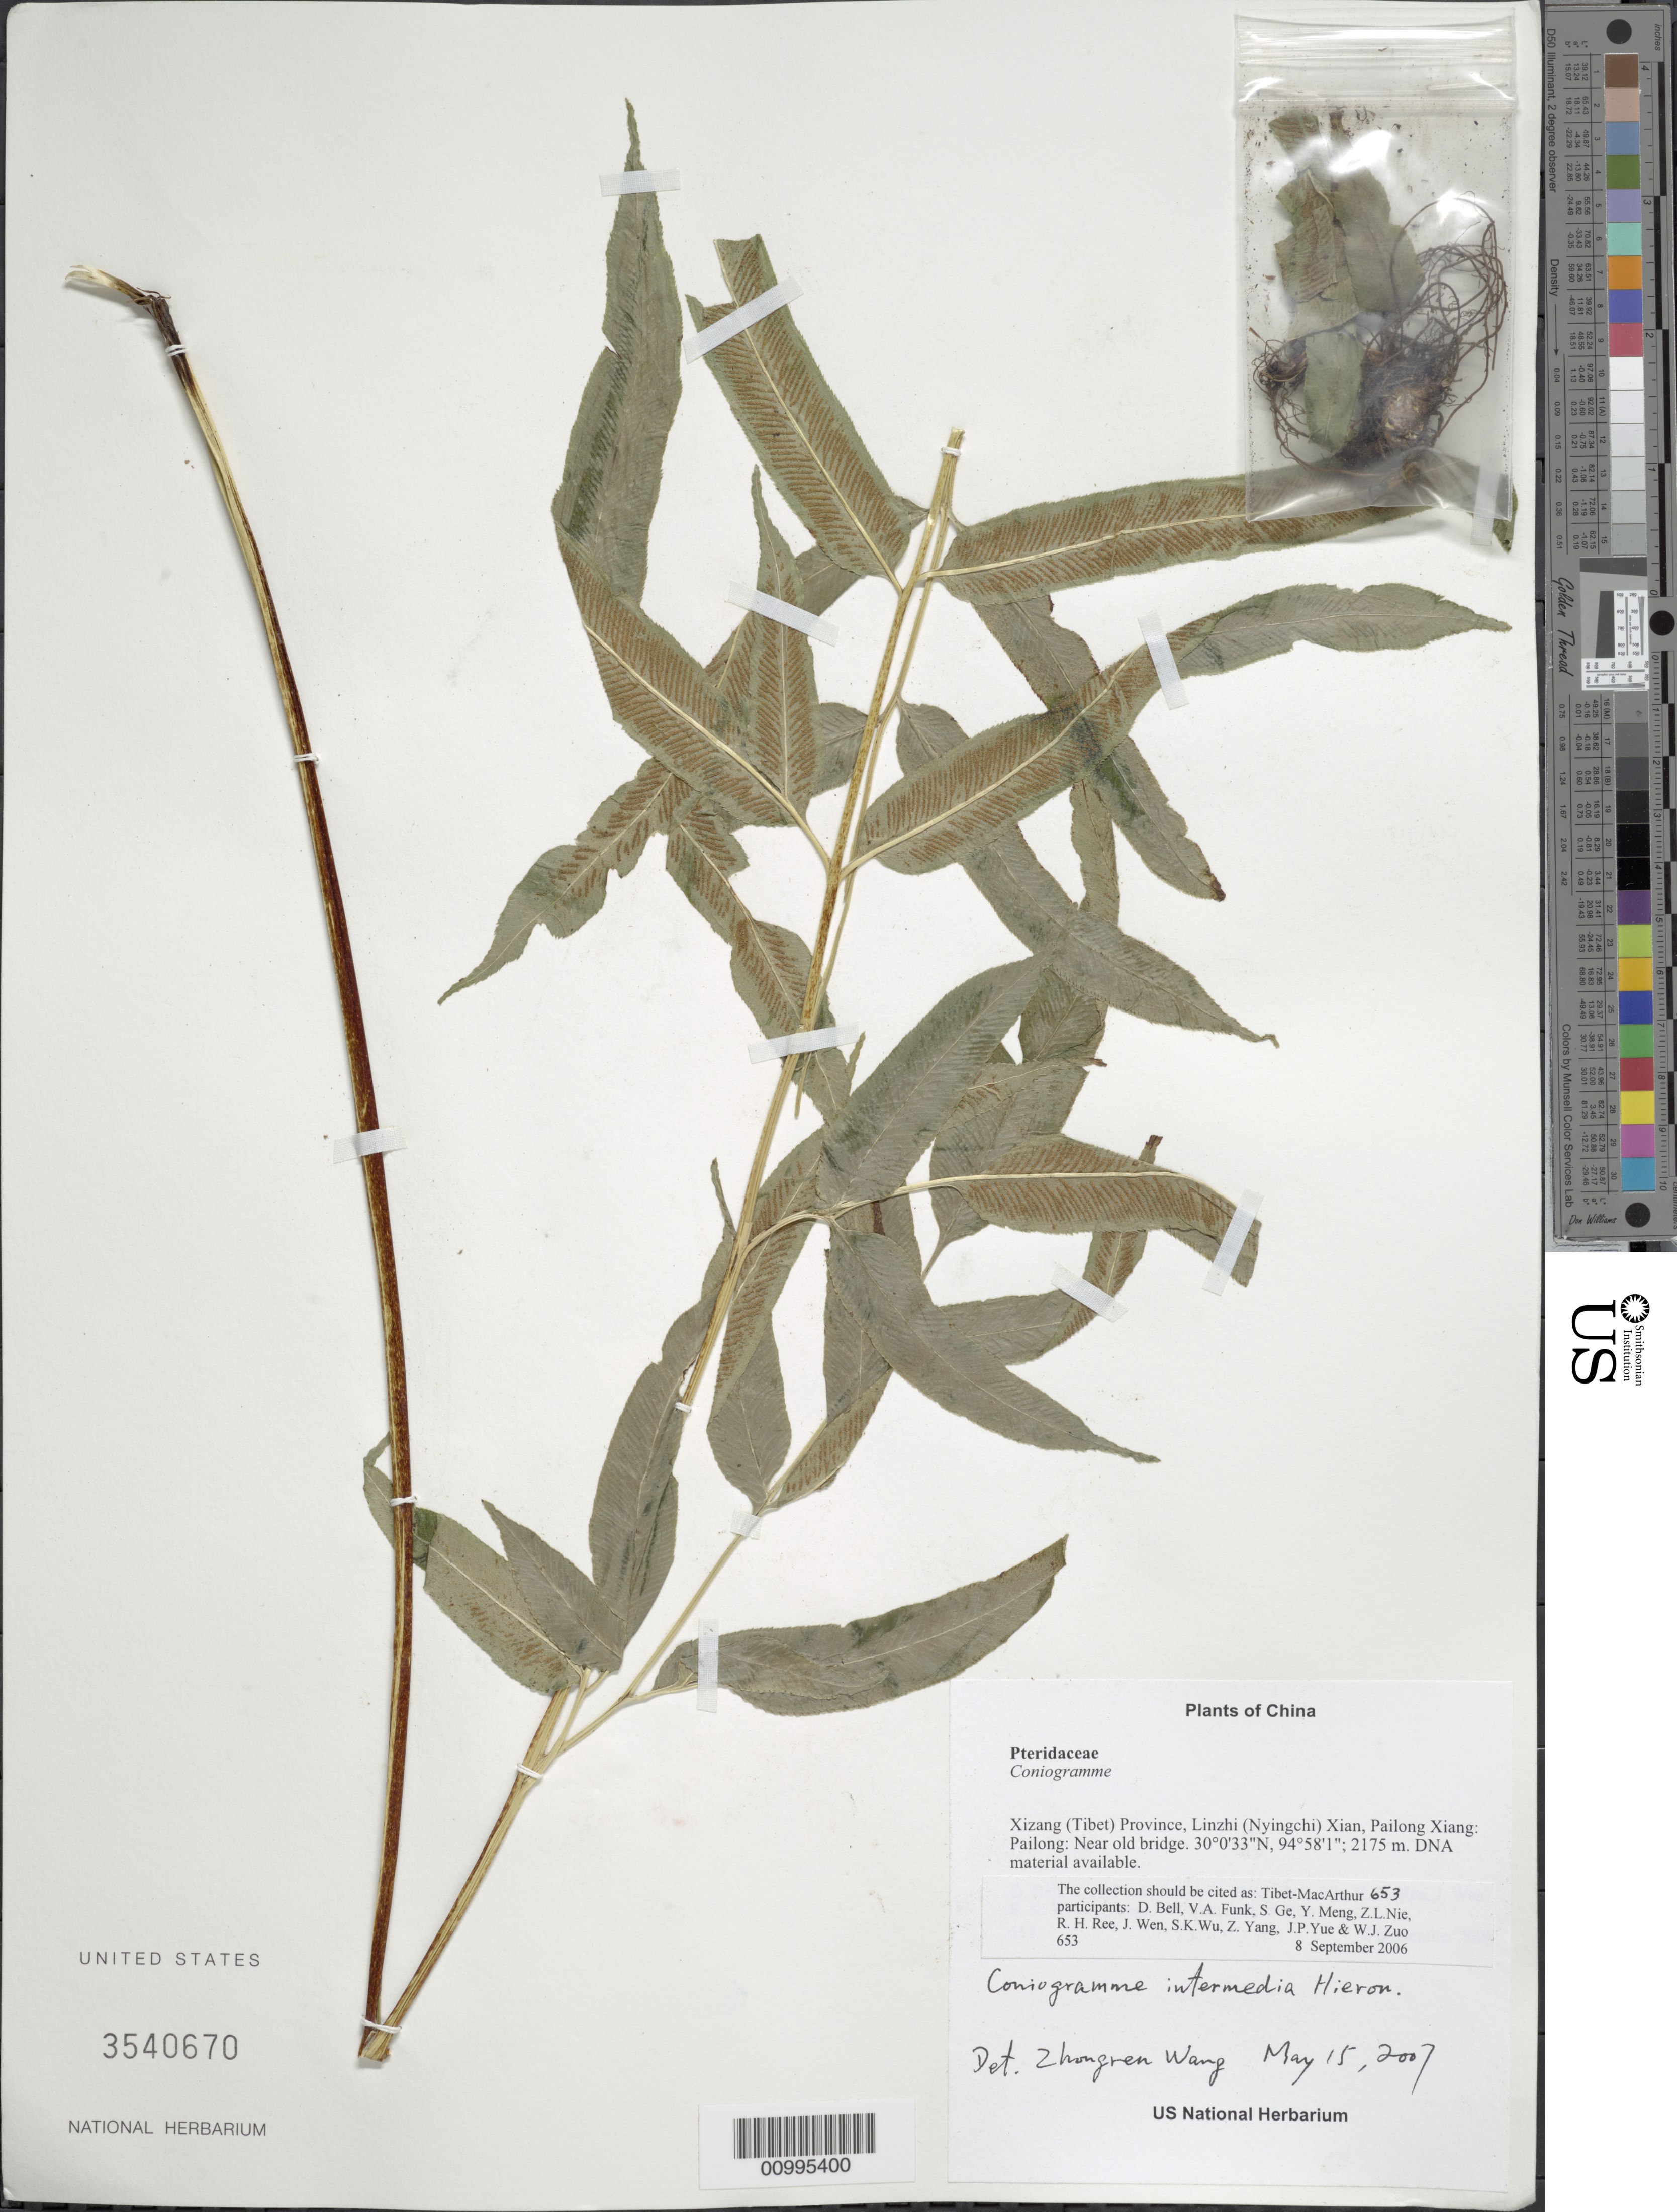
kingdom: Plantae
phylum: Tracheophyta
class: Polypodiopsida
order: Polypodiales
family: Pteridaceae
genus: Coniogramme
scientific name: Coniogramme intermedia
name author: Hieron.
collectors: Tibet-MacArthur, D. A. Bell, V. Funk, S. Ge, Y. Meng, Z. Nie, R. Ree, J. Wen, S. K. Wu, Z. Yang, J. Yue & W. Zuo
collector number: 653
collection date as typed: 08 Sep 2006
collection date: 2006-09-08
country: China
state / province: Xizang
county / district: Linzhi (Nyingchi) Xian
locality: Pailong Xiang: Pailong. Near old bridge.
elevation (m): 2175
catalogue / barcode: US 3540670